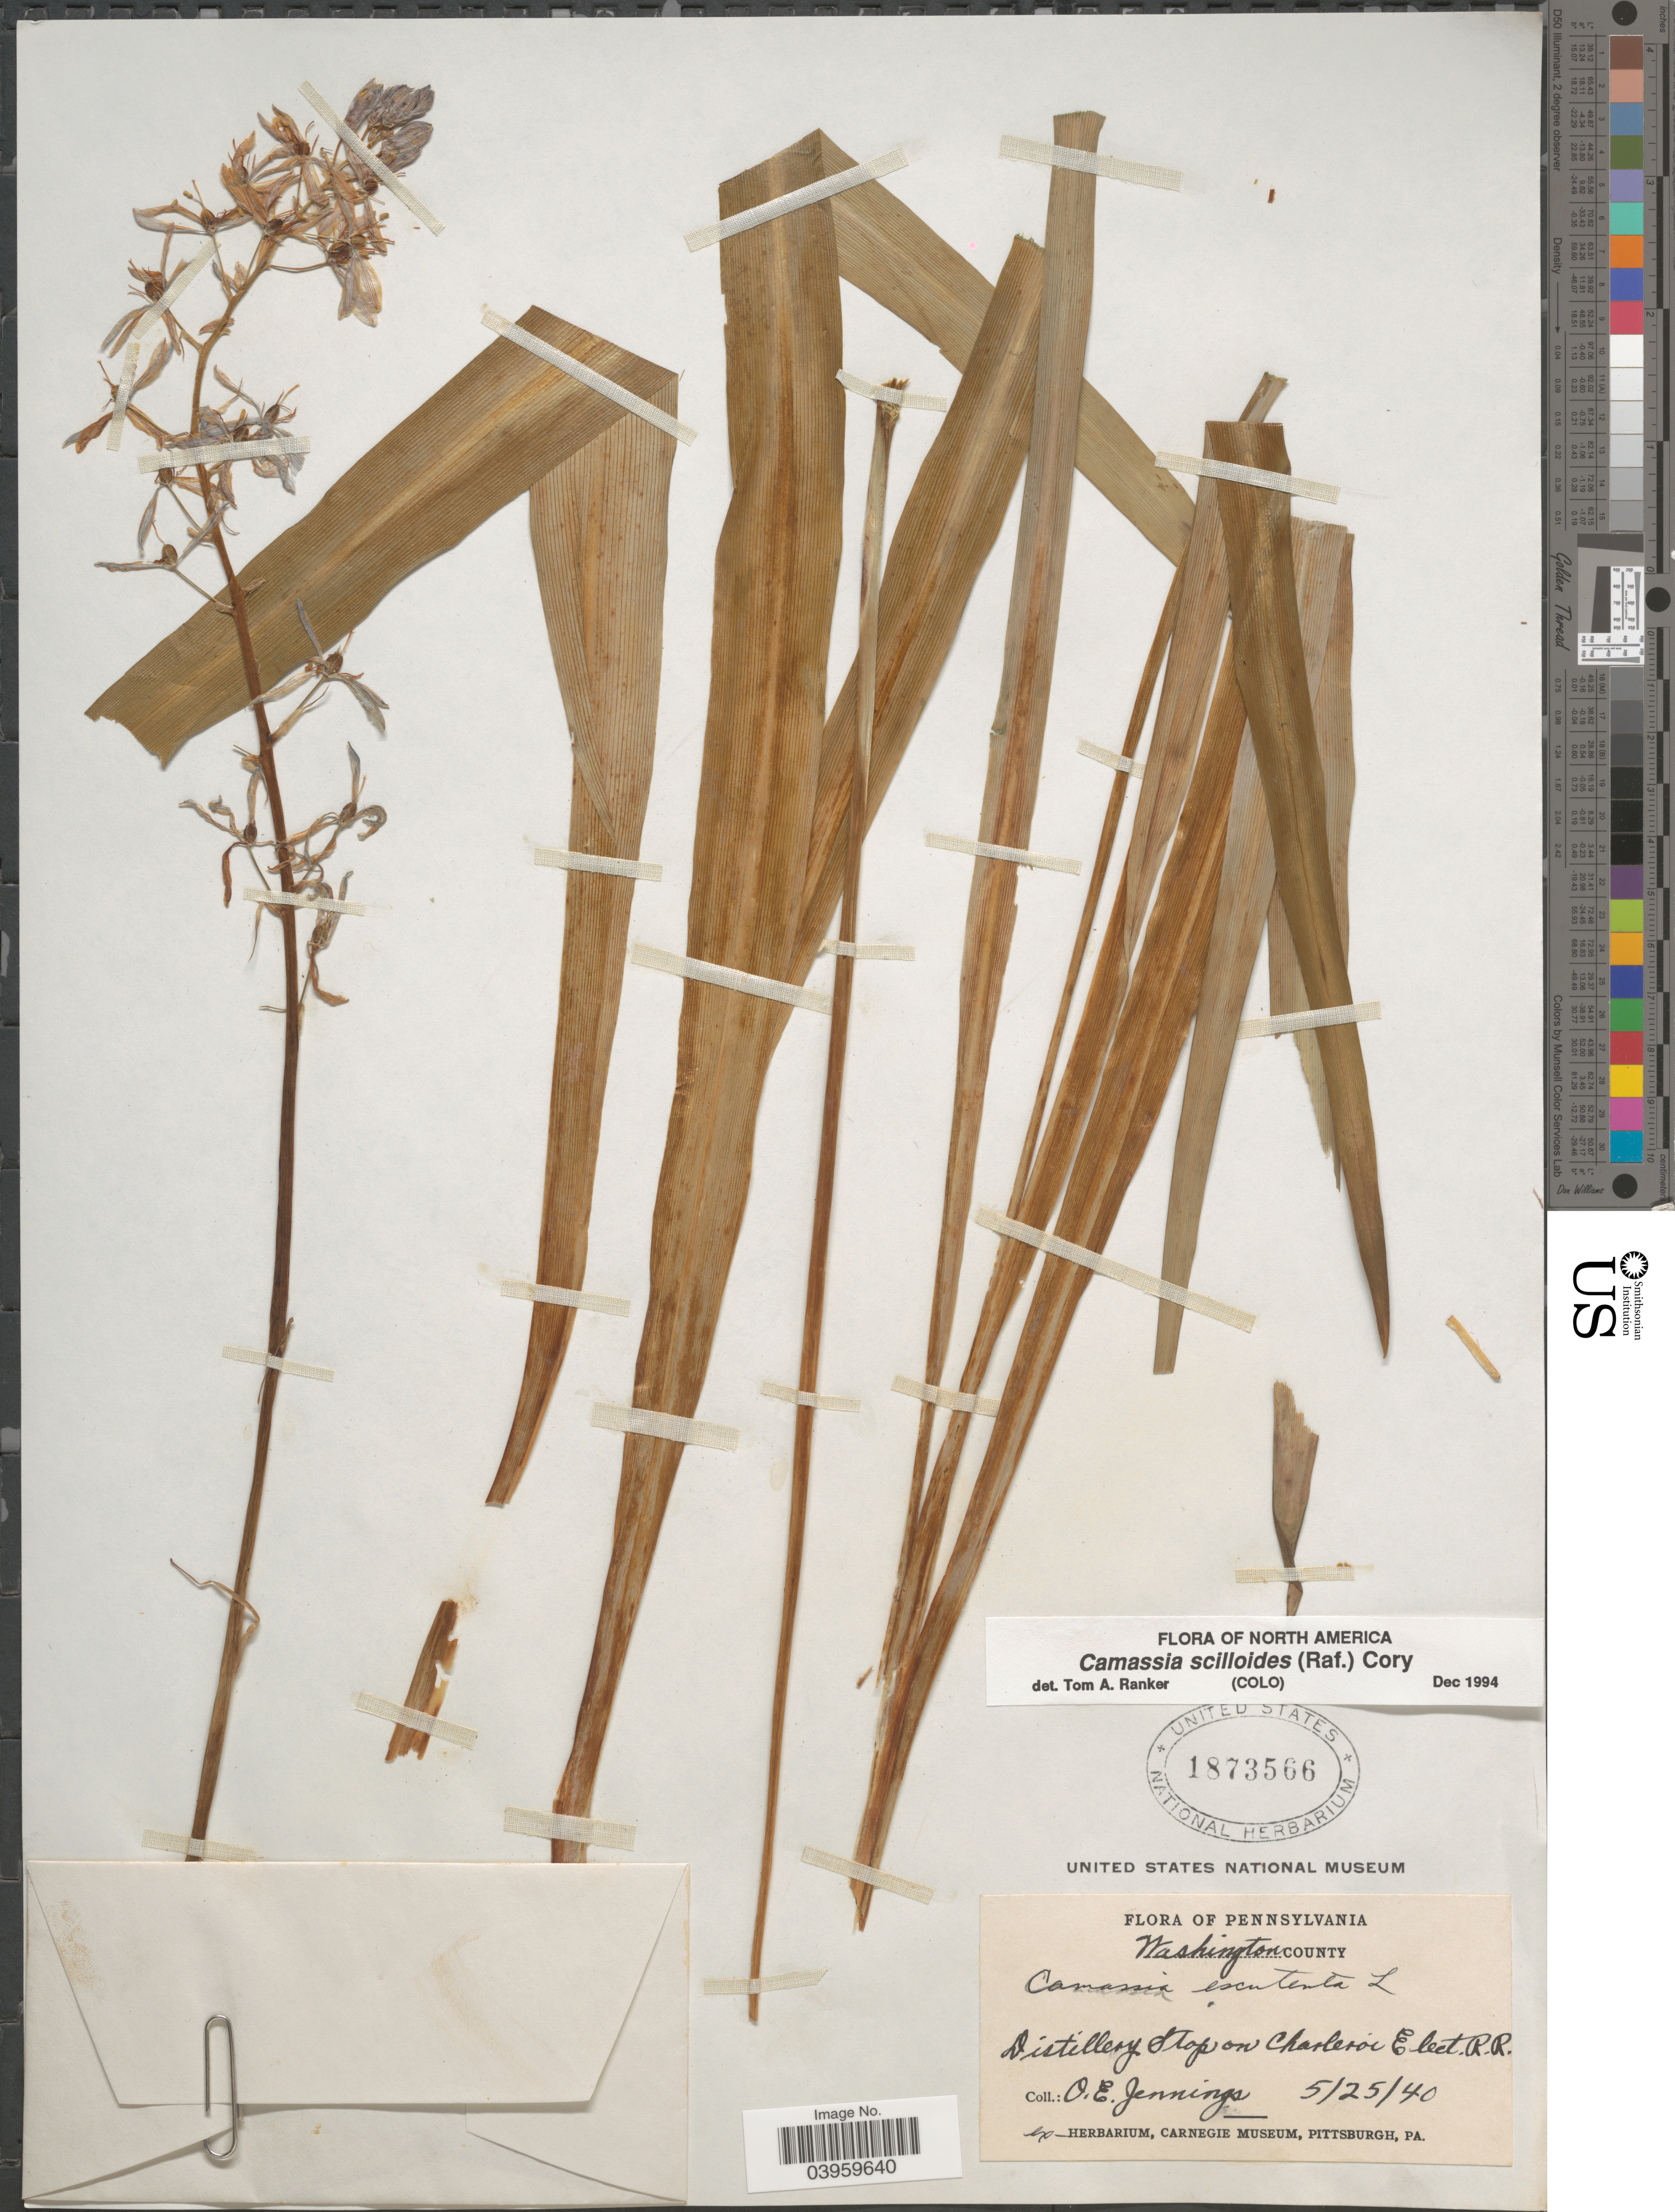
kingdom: Plantae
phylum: Tracheophyta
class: Liliopsida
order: Asparagales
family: Asparagaceae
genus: Camassia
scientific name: Camassia scilloides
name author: (Raf.) Cory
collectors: O. E. Jennings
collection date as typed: Transcribed d/m/y: 25/5/40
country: United States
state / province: Pennsylvania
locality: Washington County. Distillery Stop on Charleroi Elect. R. R.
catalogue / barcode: US 1873566